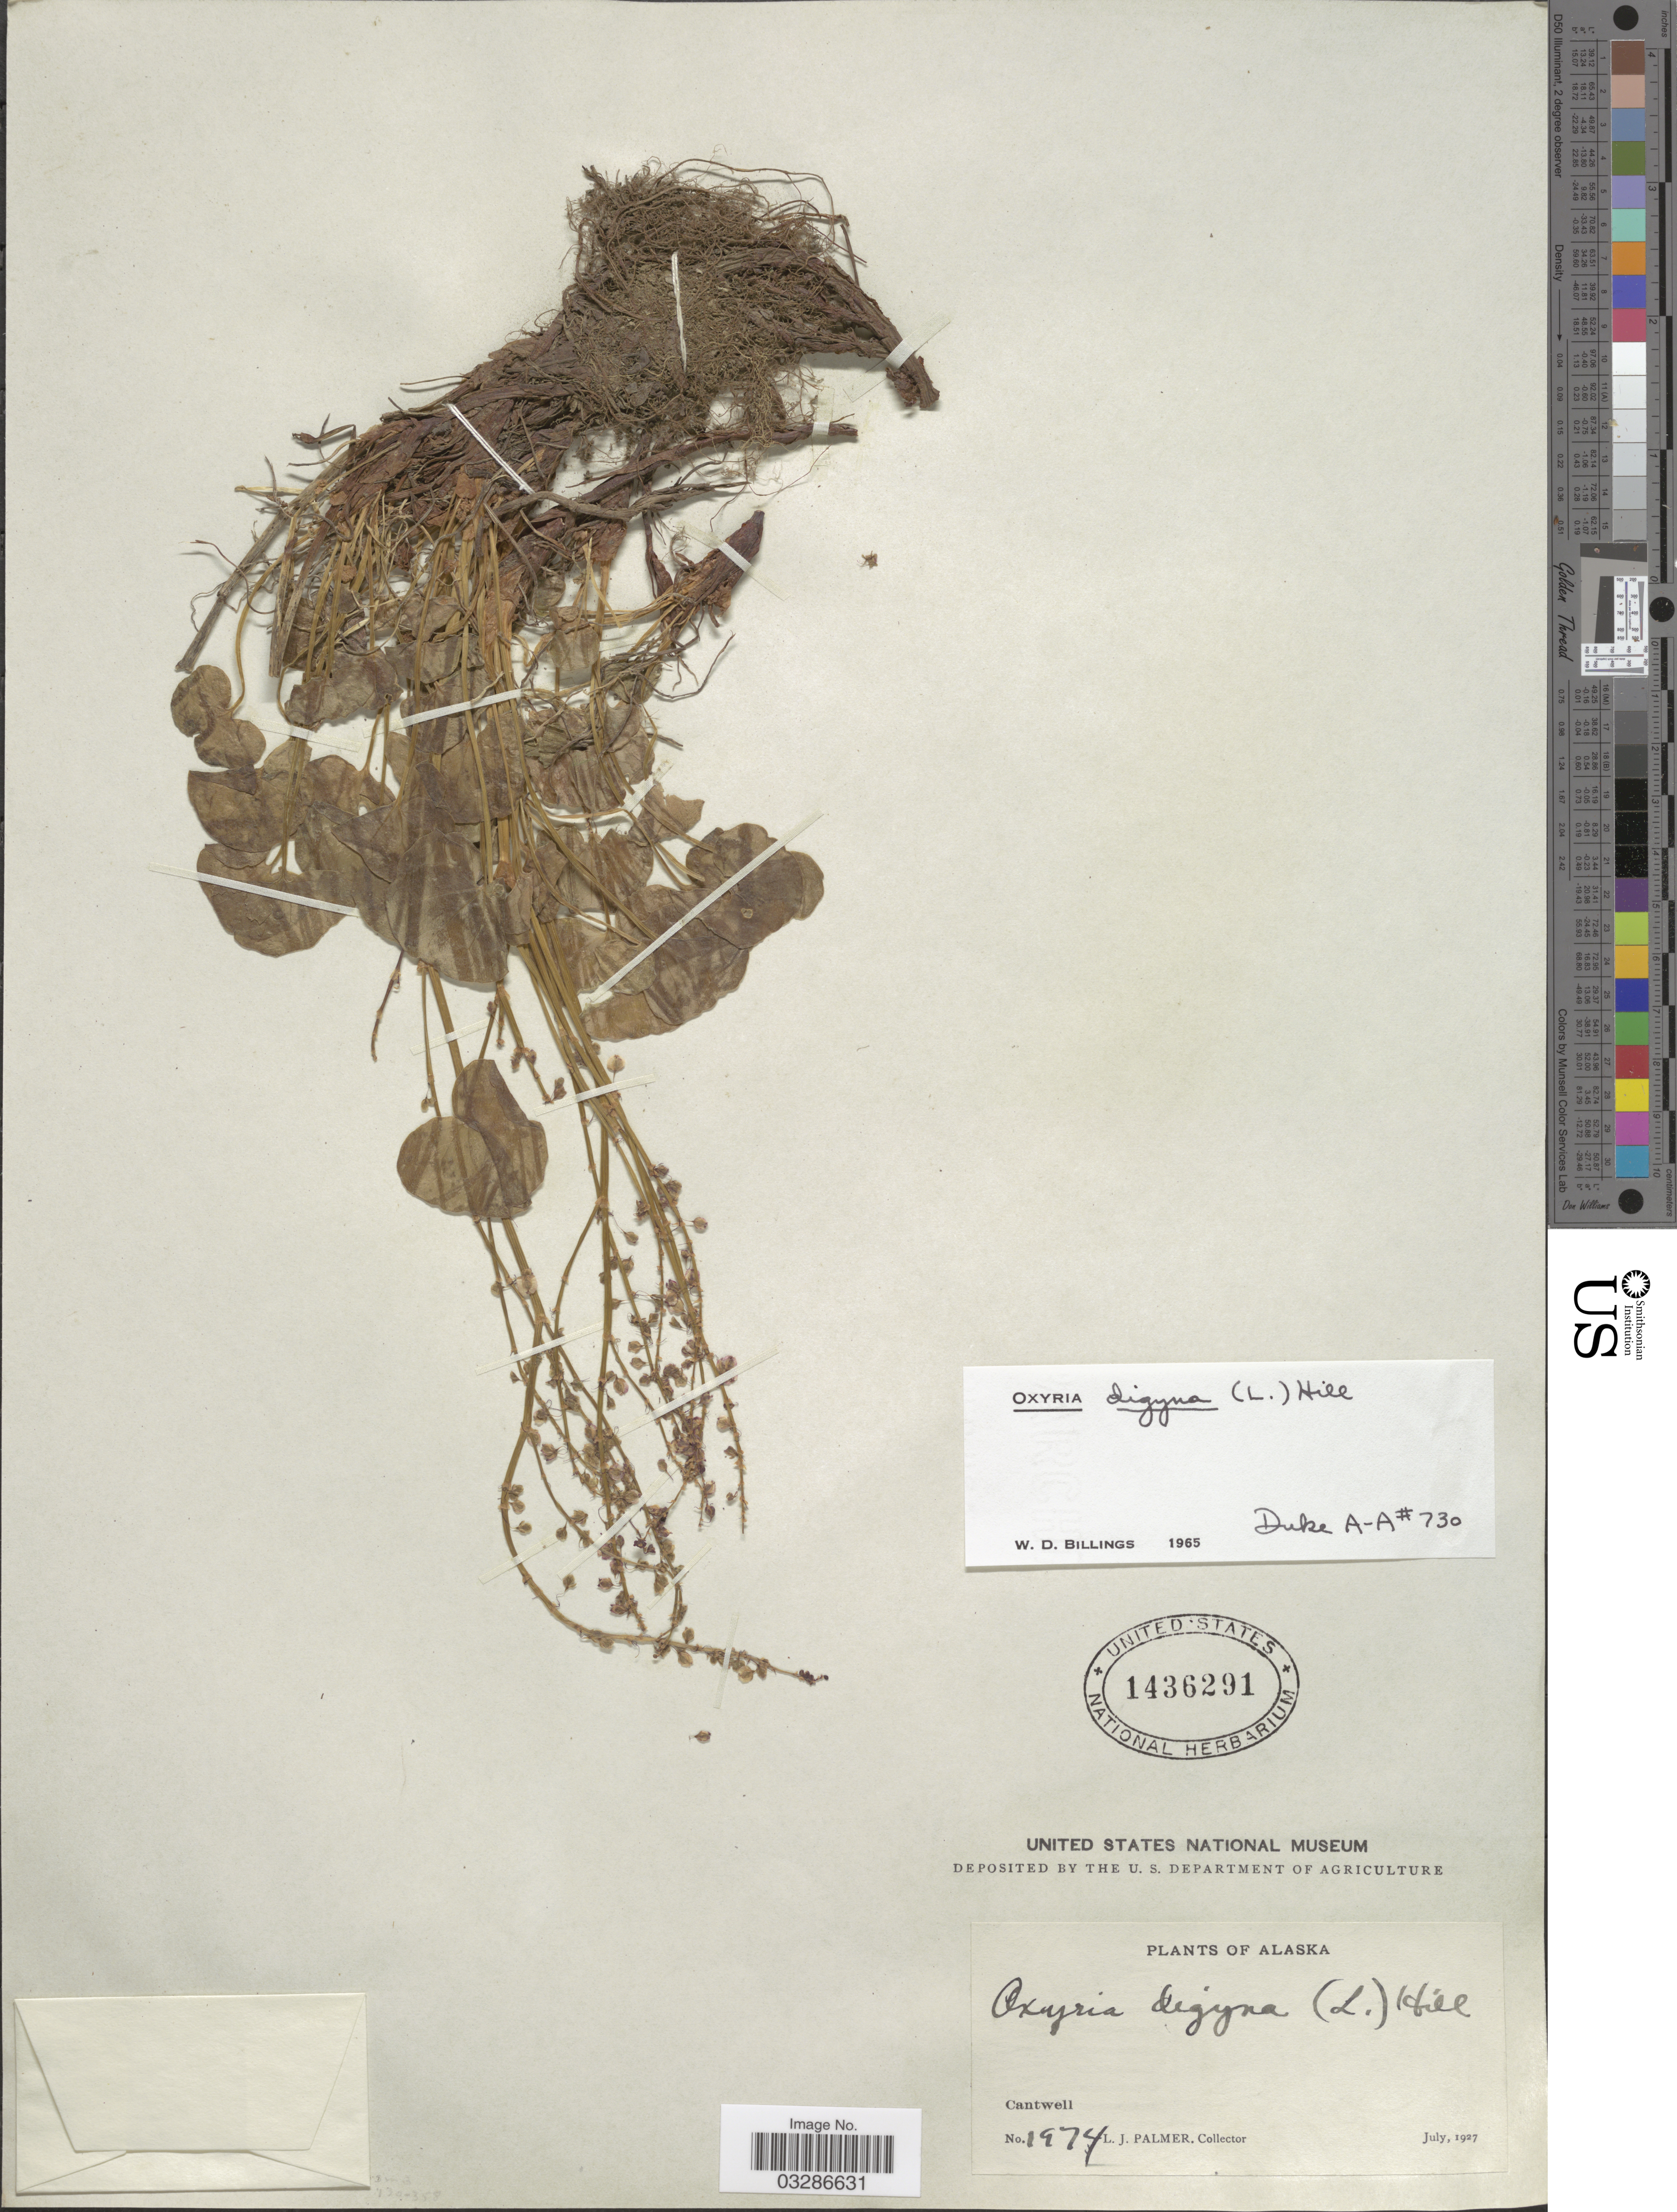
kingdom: Plantae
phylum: Tracheophyta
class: Magnoliopsida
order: Caryophyllales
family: Polygonaceae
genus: Oxyria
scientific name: Oxyria digyna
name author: (L.) Hill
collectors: L. J. Palmer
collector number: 1974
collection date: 1927-07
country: United States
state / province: Alaska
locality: Cantwell.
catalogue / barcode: US 1436291